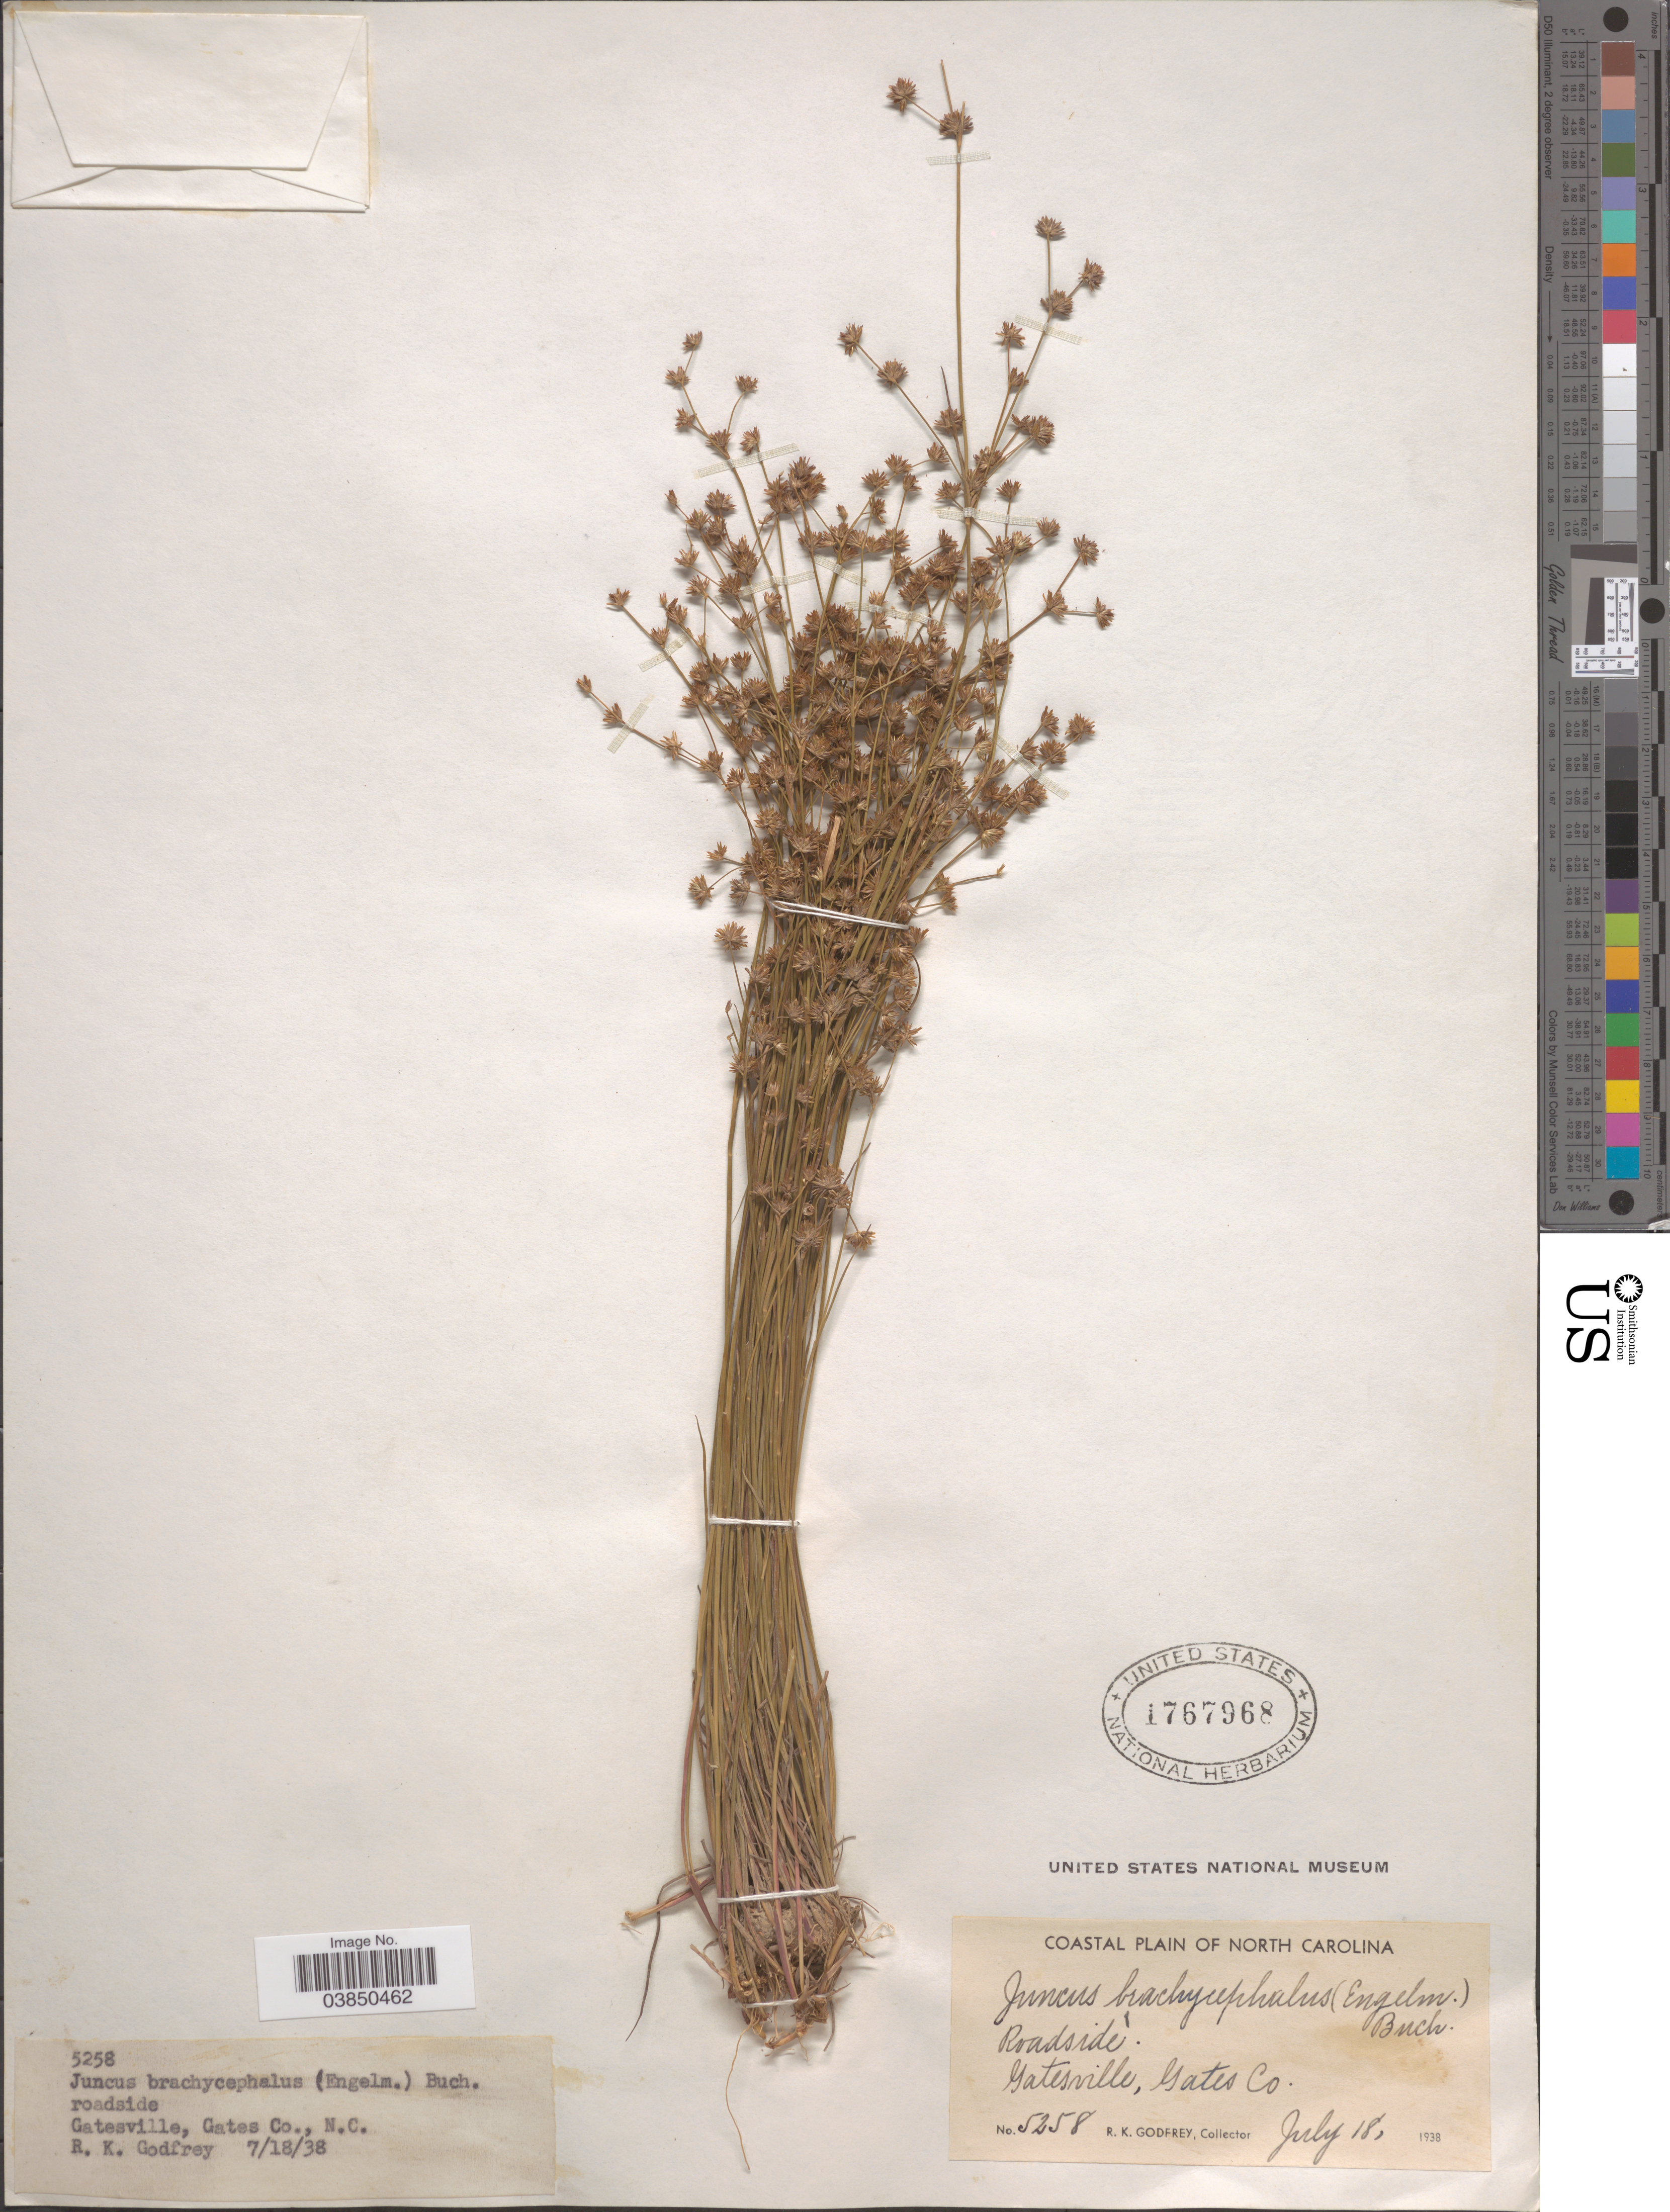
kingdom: Plantae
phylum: Tracheophyta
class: Liliopsida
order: Poales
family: Juncaceae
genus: Juncus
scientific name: Juncus brachycephalus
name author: (Engelm.) Buchenau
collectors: R. K. Godfrey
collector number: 5258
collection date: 1938-07-18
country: United States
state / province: North Carolina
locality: Coastal Plain. Gatesville, Gates Co.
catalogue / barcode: US 1767968